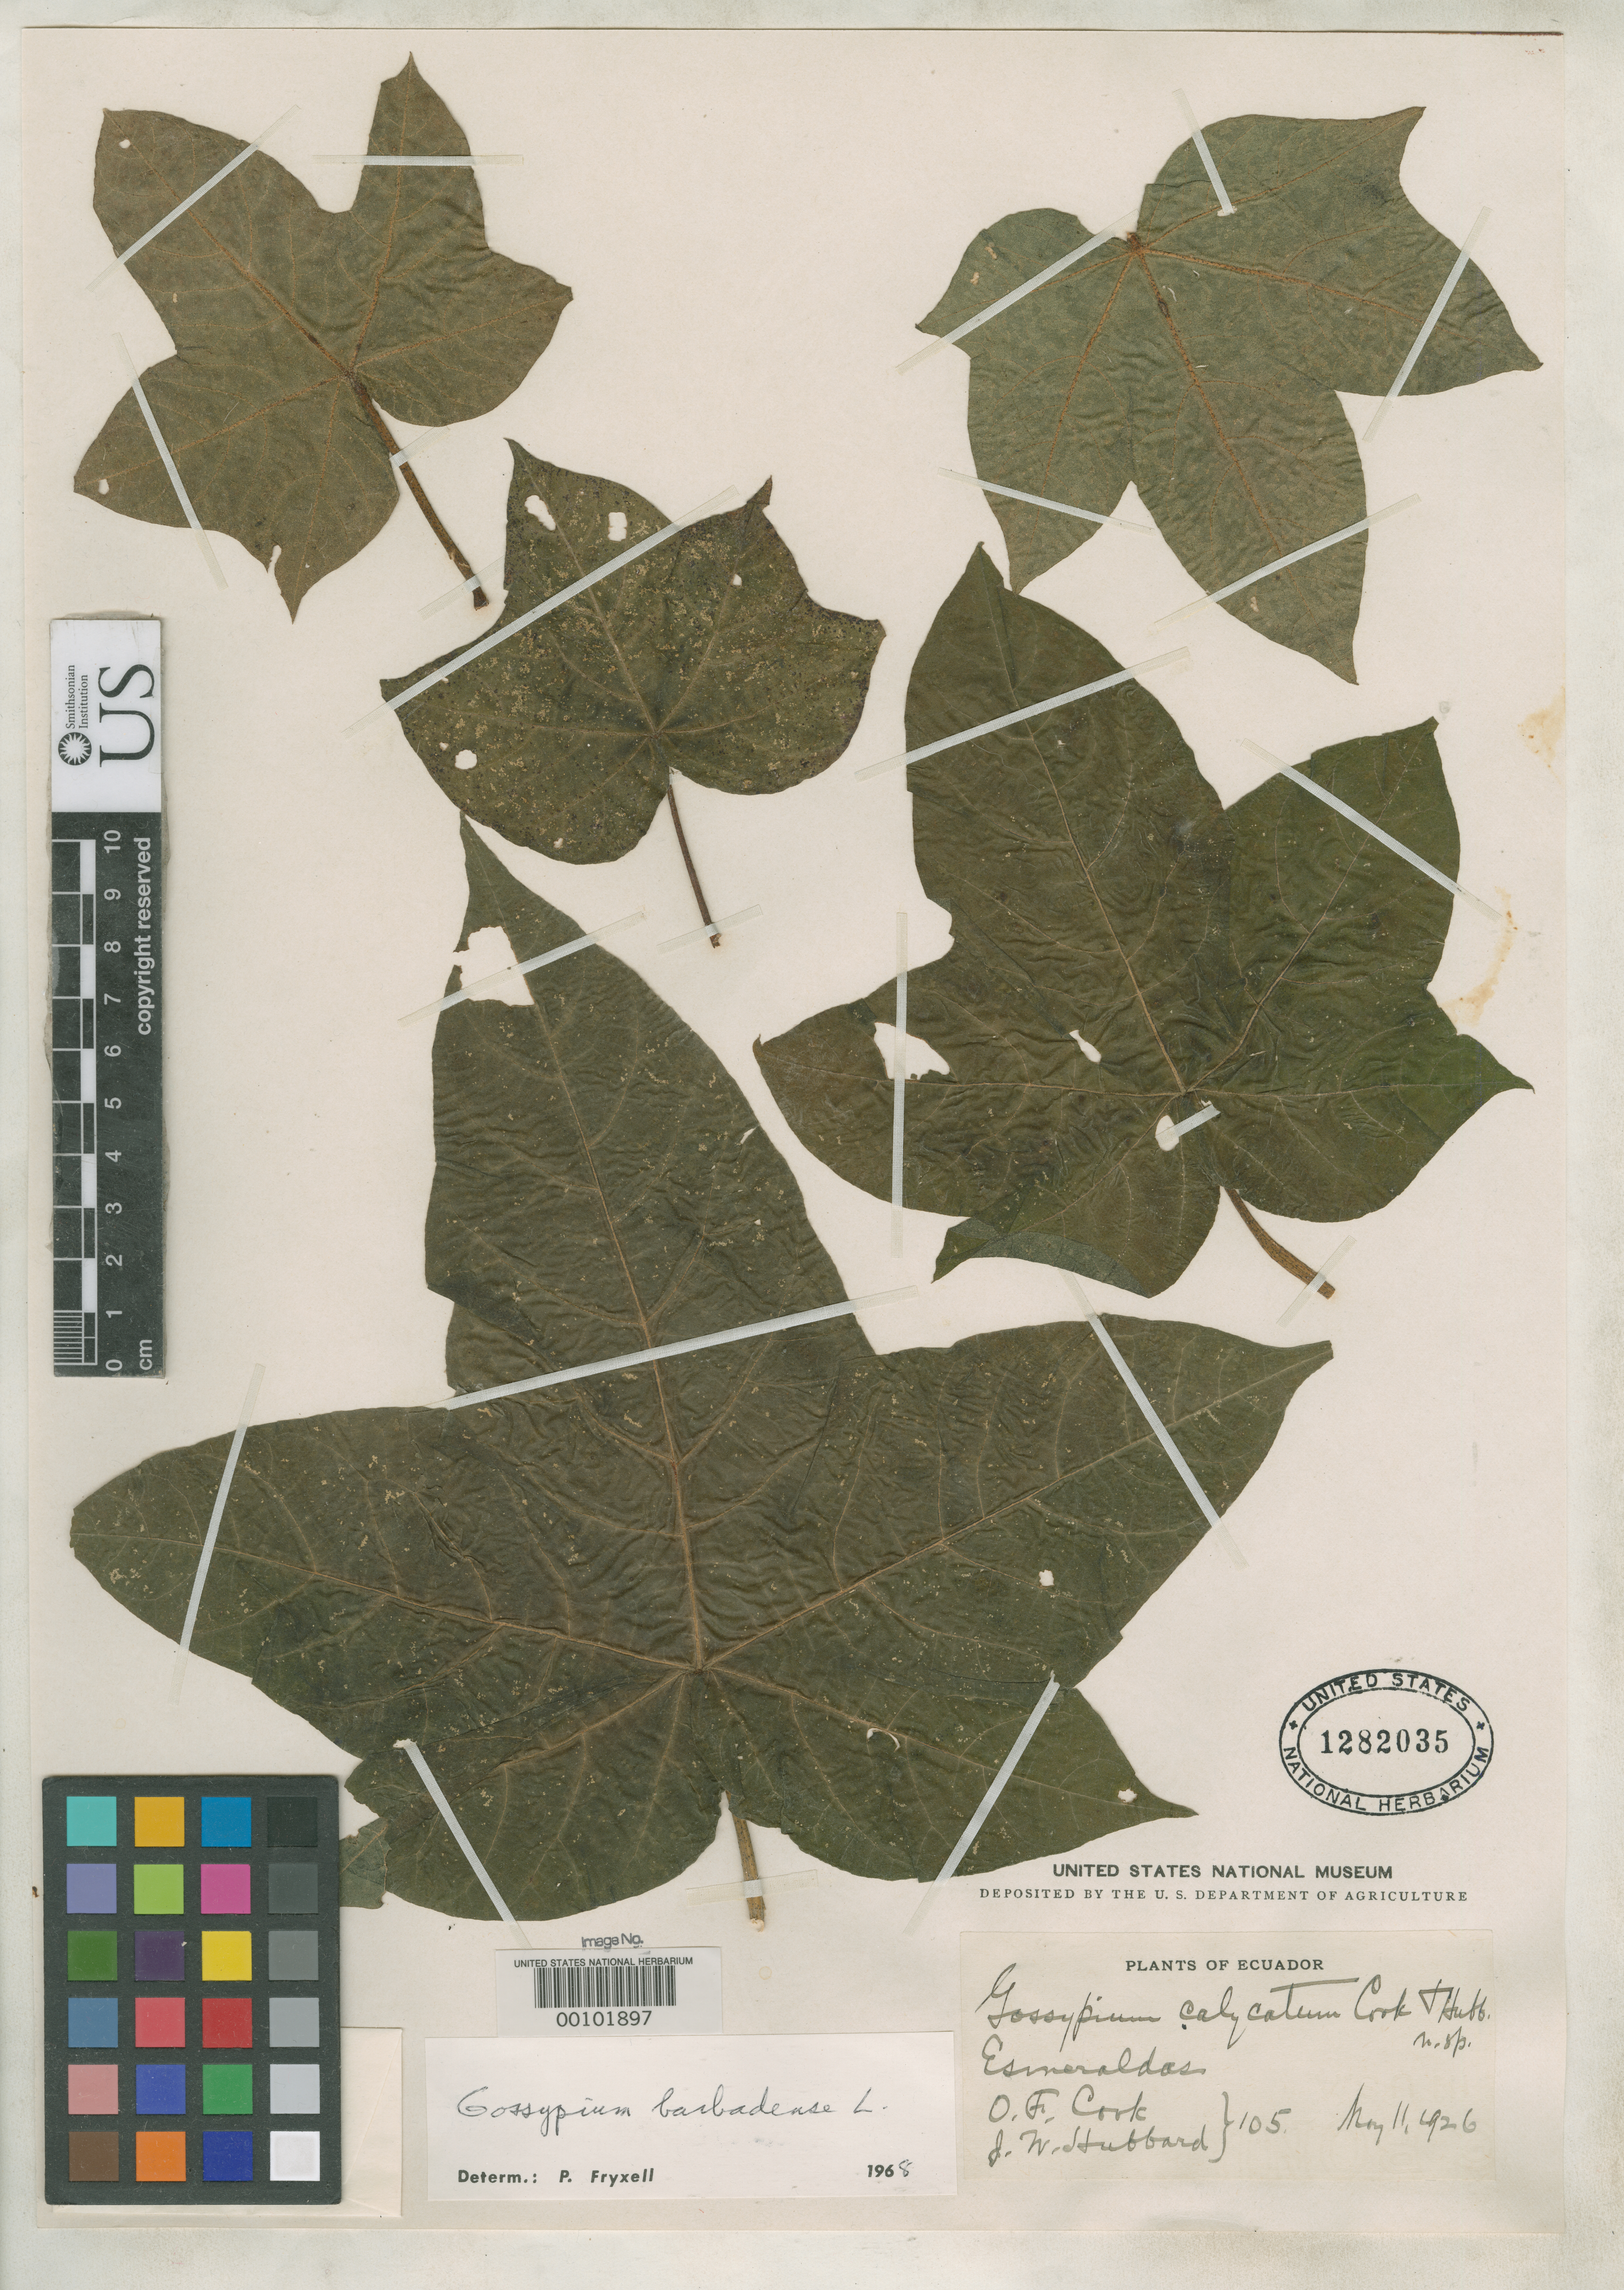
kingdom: Plantae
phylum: Tracheophyta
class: Magnoliopsida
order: Malvales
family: Malvaceae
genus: Gossypium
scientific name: Gossypium calycotum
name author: O.F. Cook & J.W. Hubb.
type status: Holotype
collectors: O. F. Cook & J. W. Hubbard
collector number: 105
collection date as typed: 11 May 1926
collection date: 1926-05-11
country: Ecuador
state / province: Esmeraldas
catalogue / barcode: US 1282035